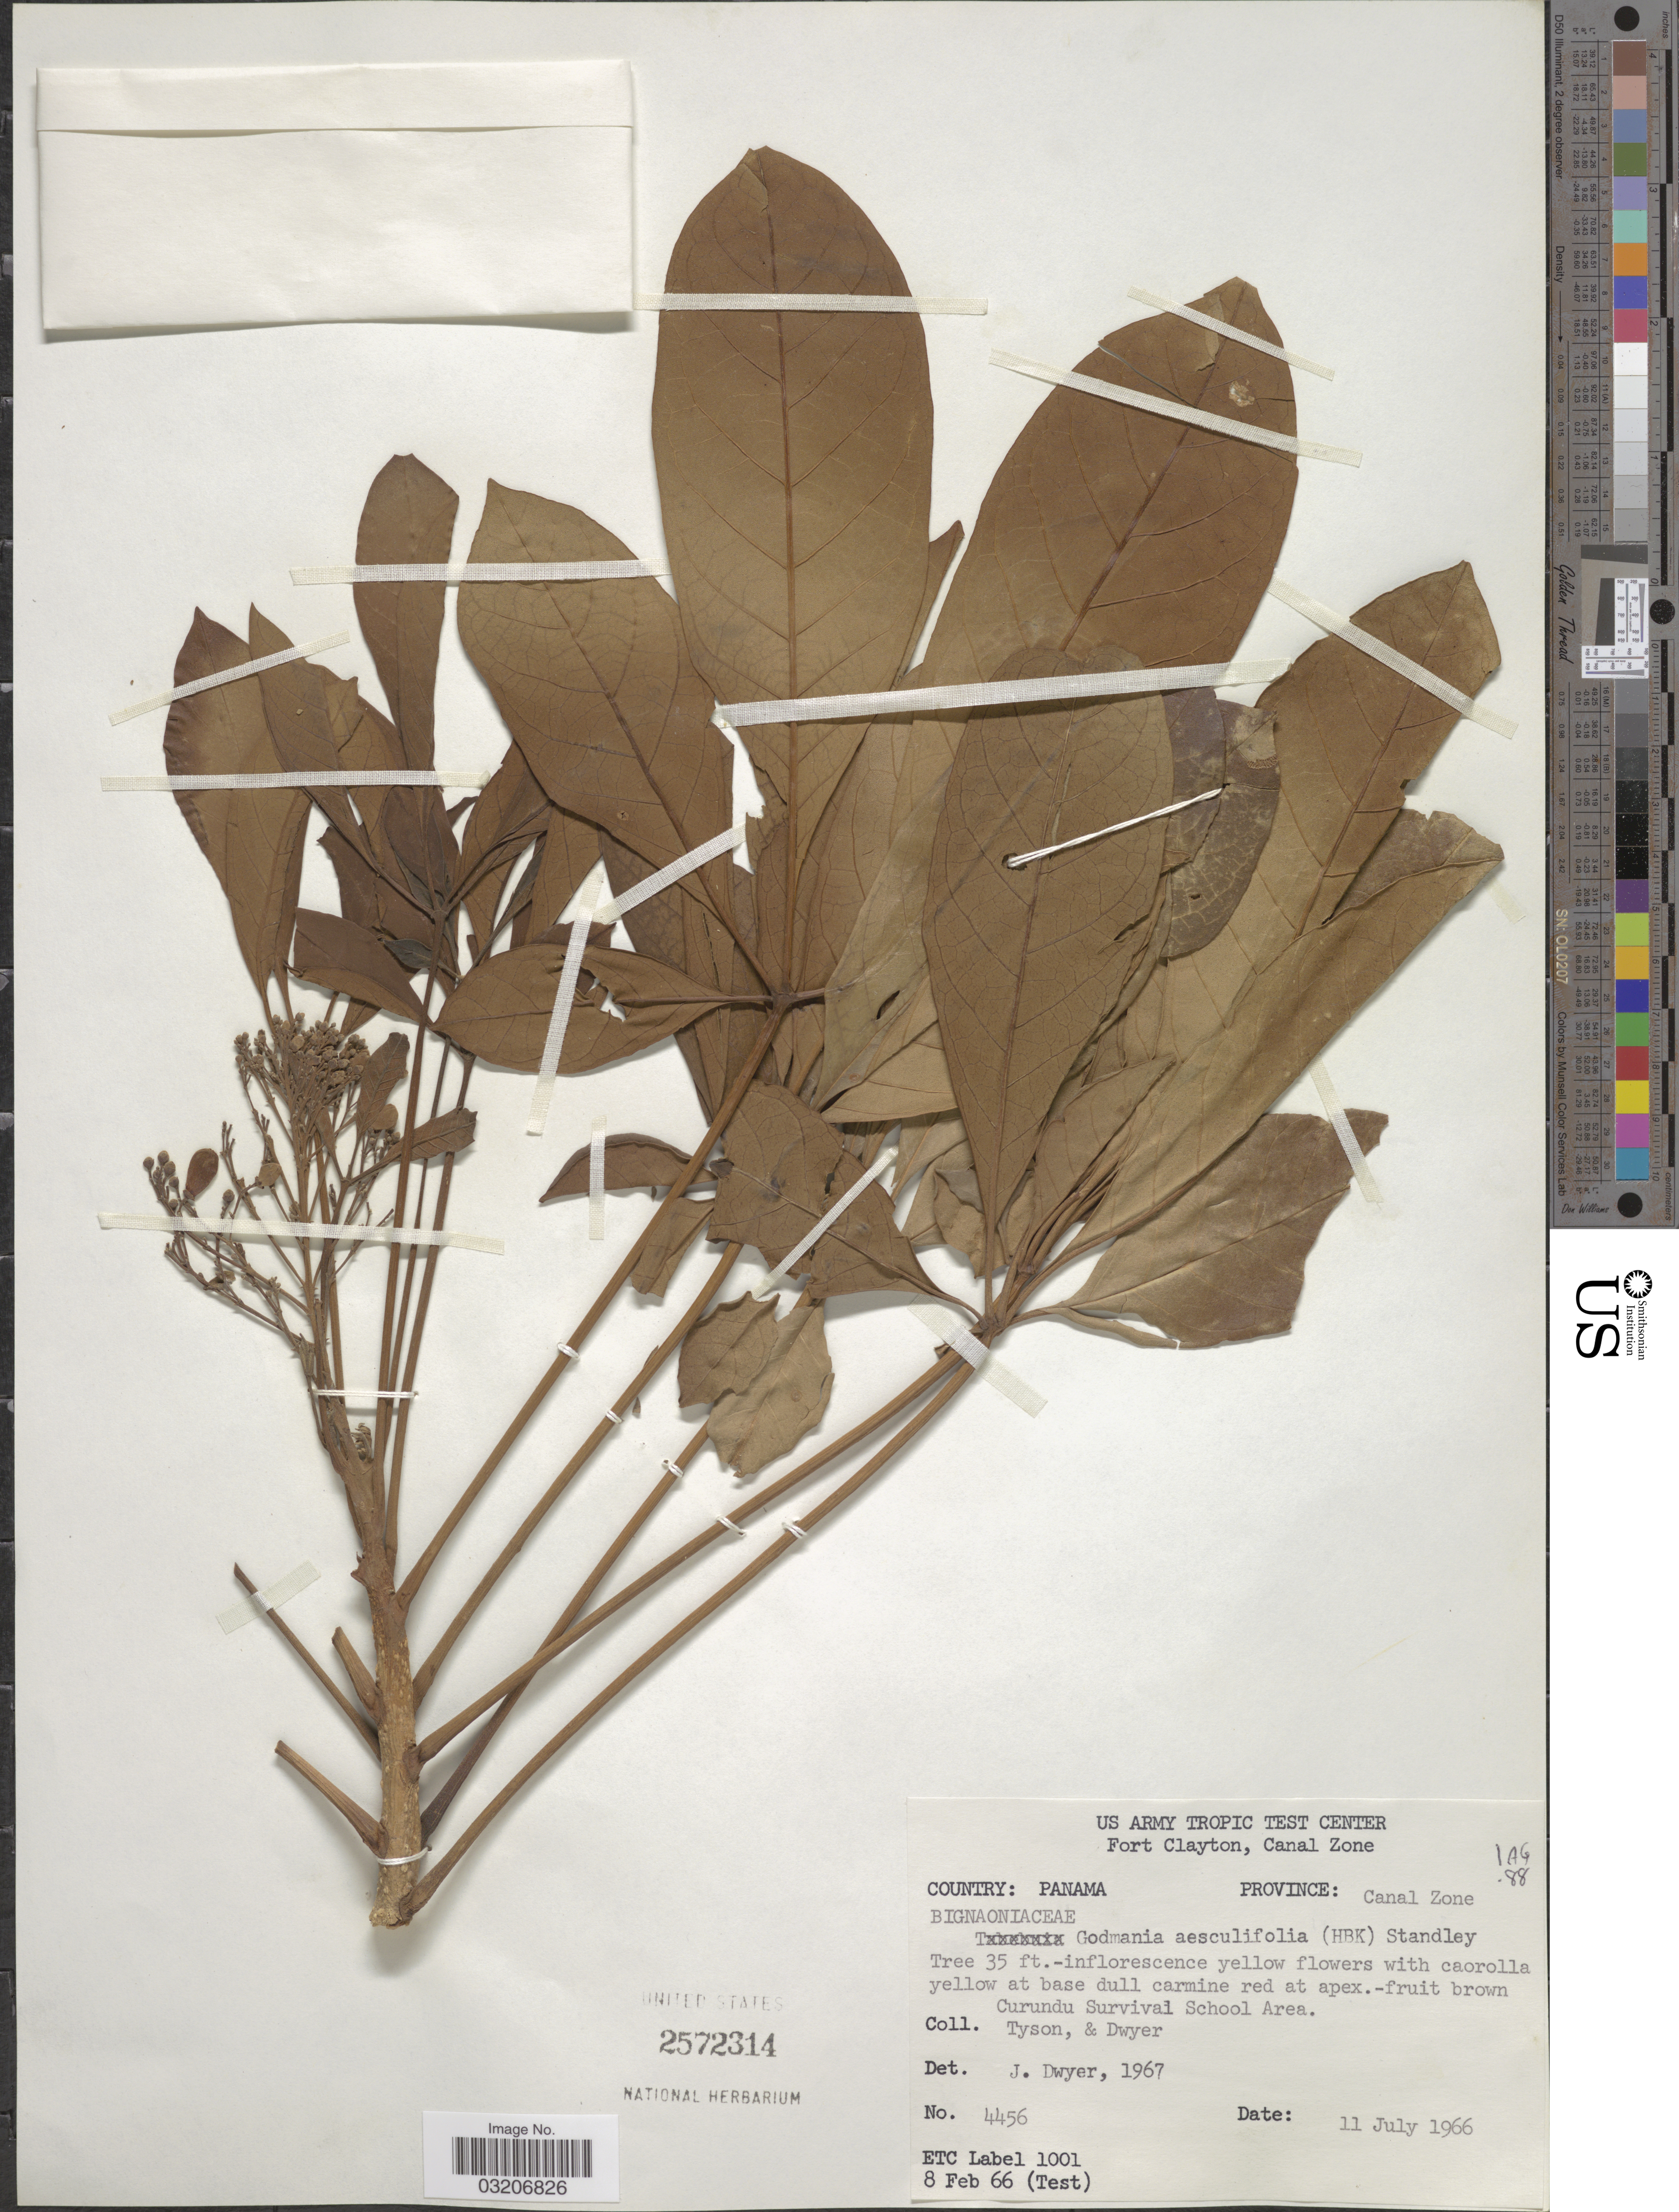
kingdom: Plantae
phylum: Tracheophyta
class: Magnoliopsida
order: Lamiales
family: Bignoniaceae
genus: Godmania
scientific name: Godmania aesculifolia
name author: Standl.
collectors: -. Tyson & Dwyer, --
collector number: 4456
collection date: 1966-07-11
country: Panama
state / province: Colón / Panamá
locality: Province: Canal Zone. Curundu Survival School Area.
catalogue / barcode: US 2572314